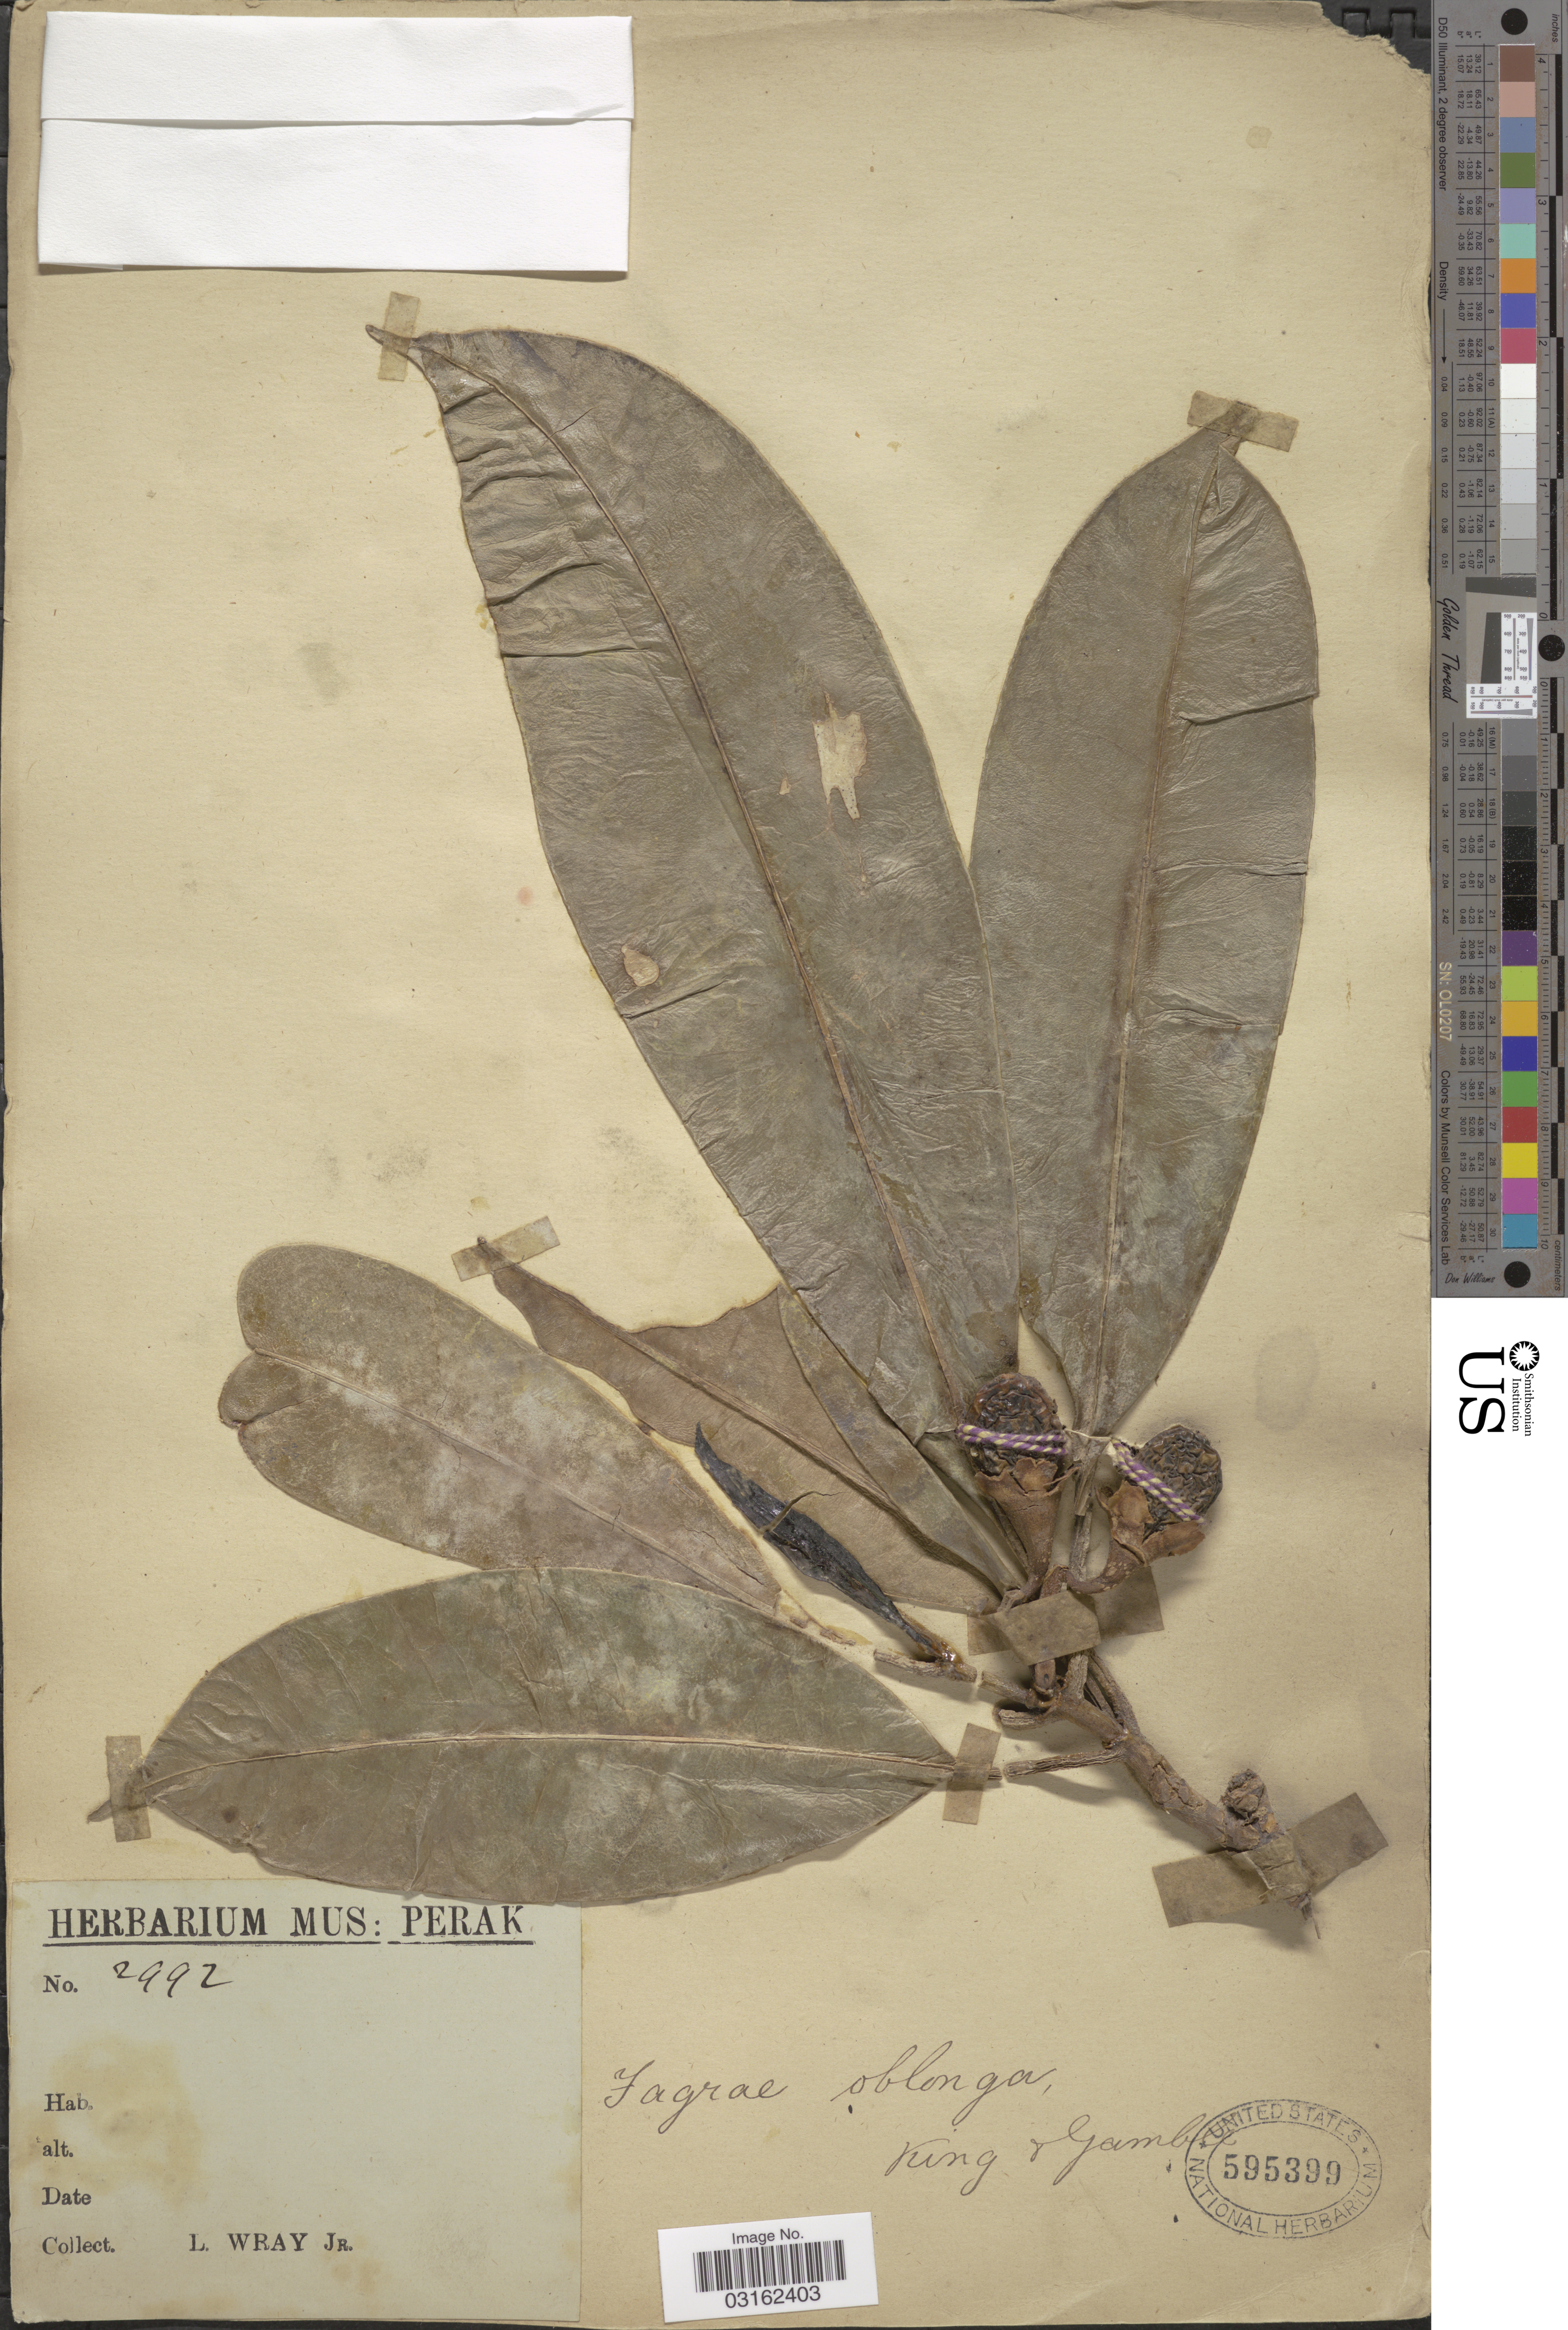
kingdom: Plantae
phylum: Tracheophyta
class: Magnoliopsida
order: Gentianales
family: Gentianaceae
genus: Fagraea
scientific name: Fagraea oblonga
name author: King & Gamble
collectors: L. Wray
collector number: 2992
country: Malaysia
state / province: Perak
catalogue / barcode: US 595399